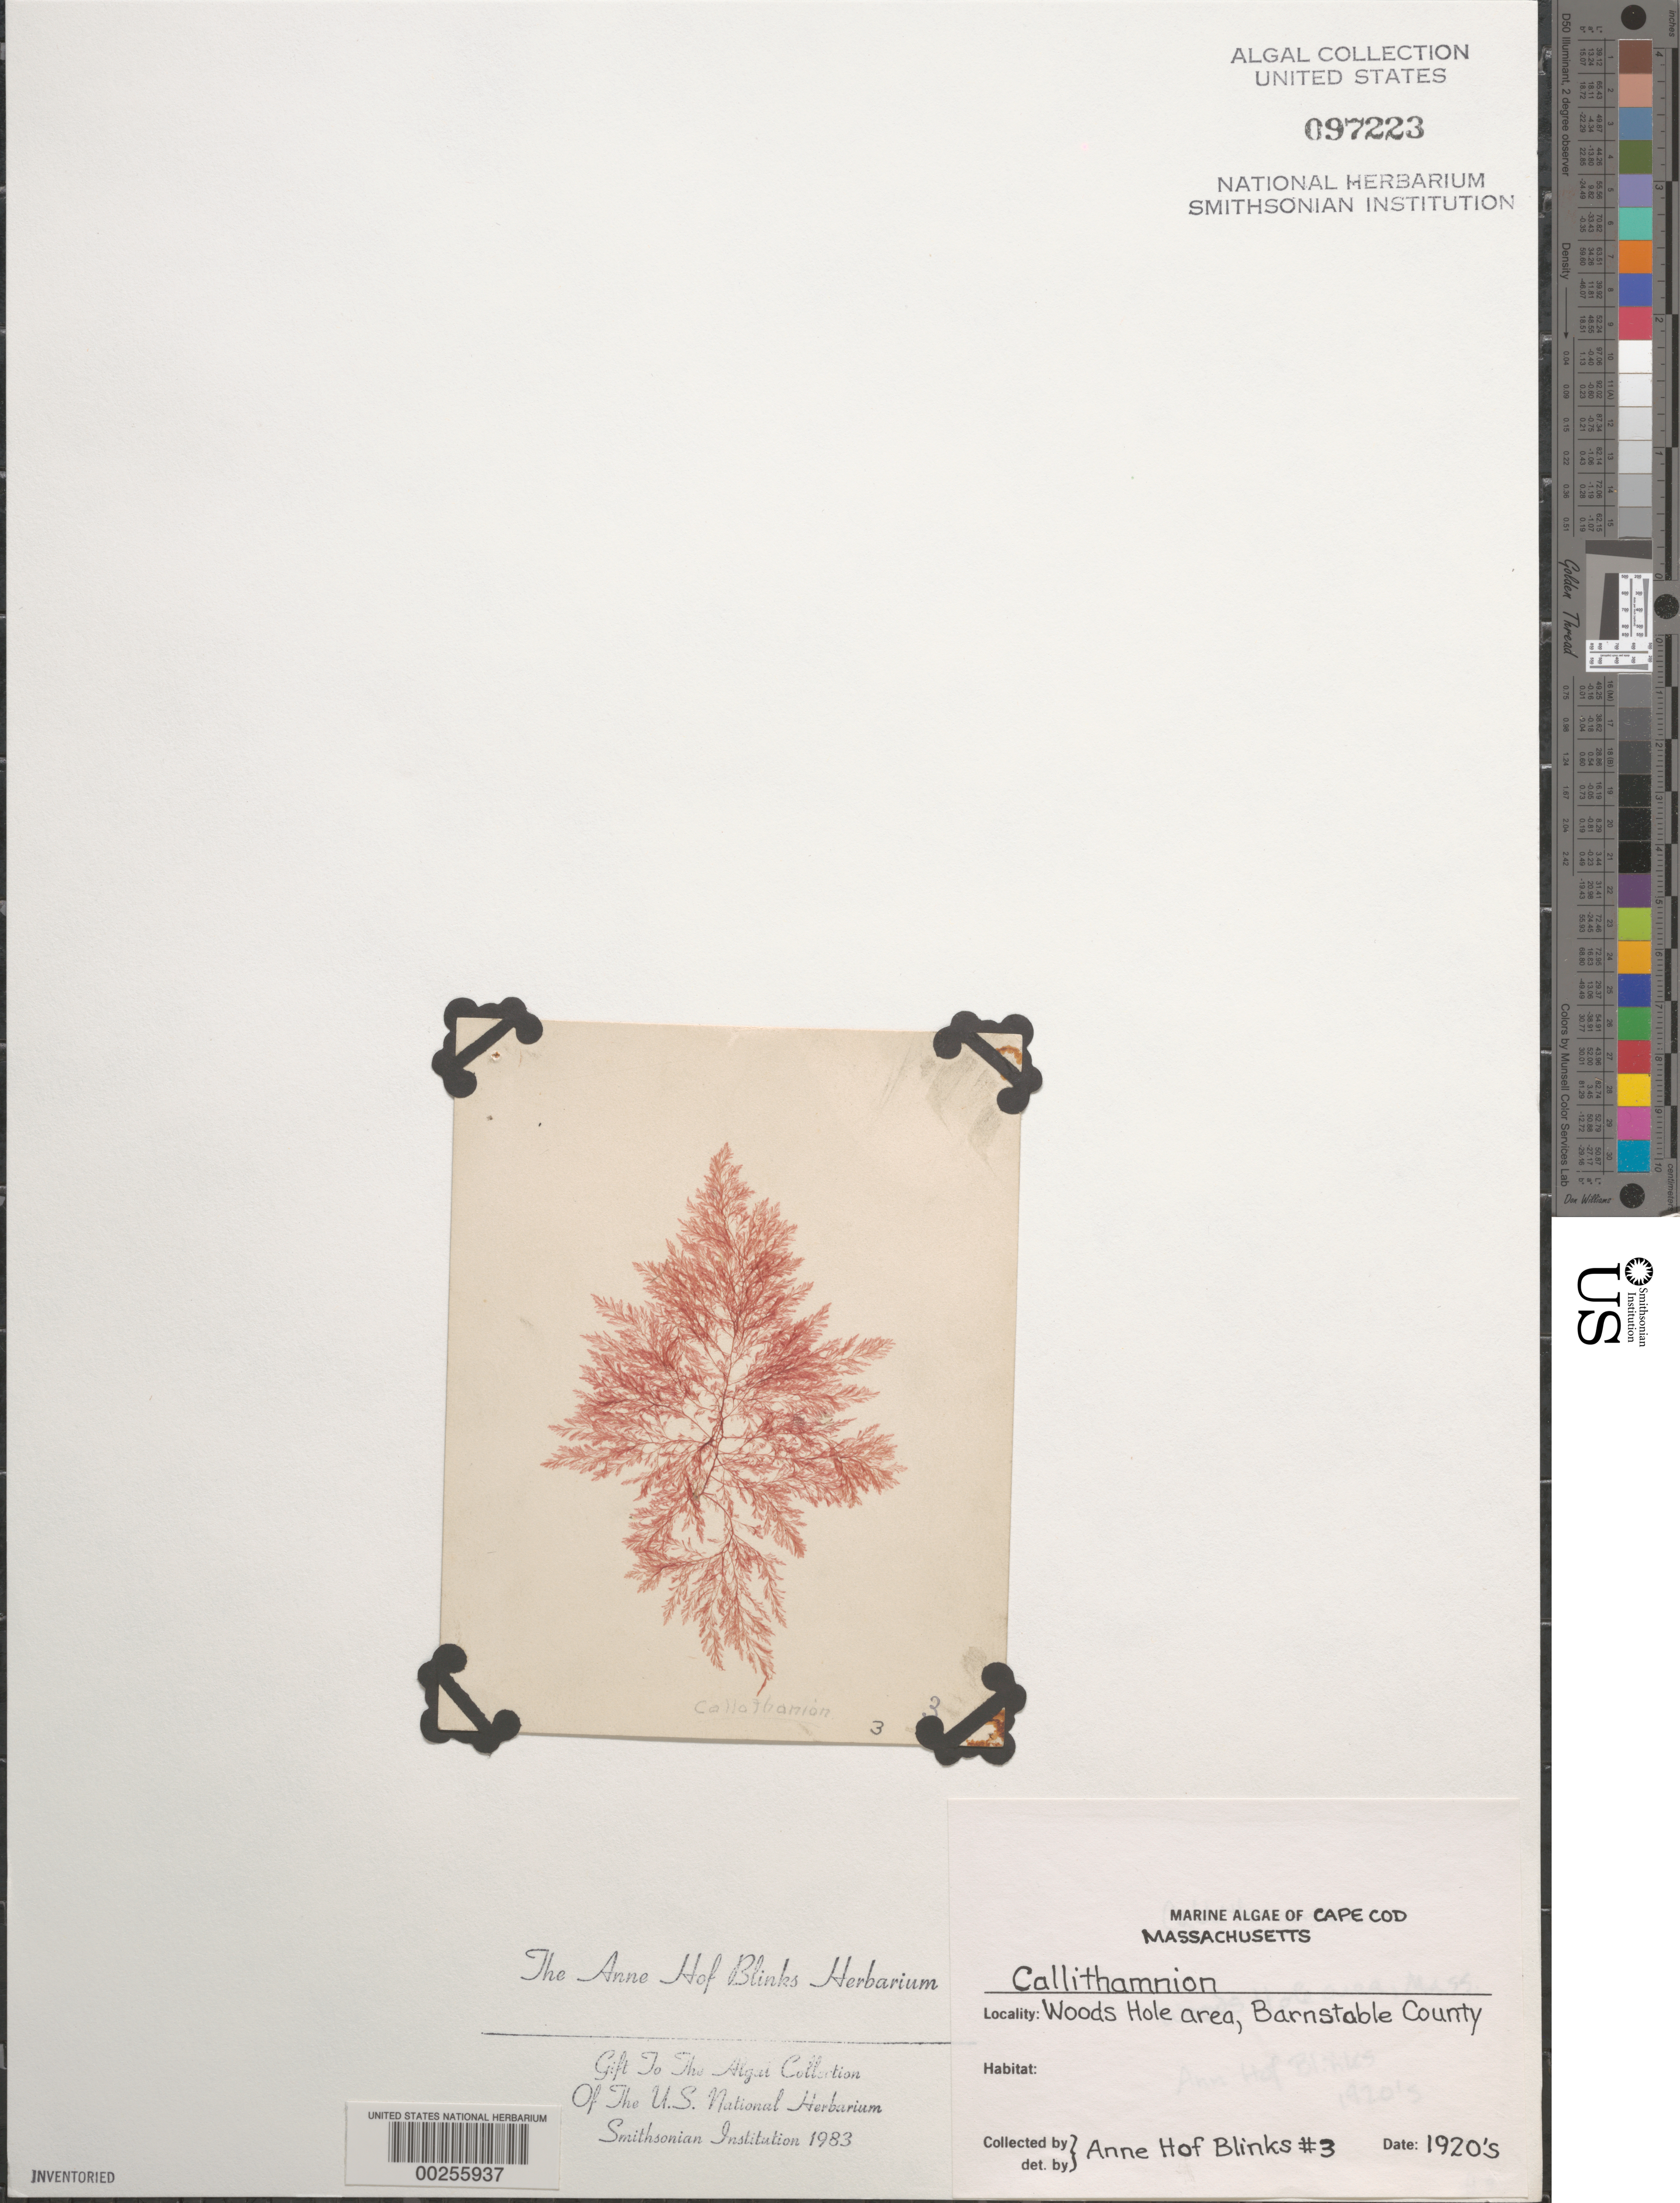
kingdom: Plantae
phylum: Rhodophyta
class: Florideophyceae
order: Ceramiales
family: Callithamniaceae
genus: Callithamnion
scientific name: Callithamnion sp.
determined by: Blinks, Anne Hof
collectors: A. Blinks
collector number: AHB 3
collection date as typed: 192-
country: United States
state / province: Massachusetts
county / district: Barnstable County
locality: Woods Hole area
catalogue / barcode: US 97223